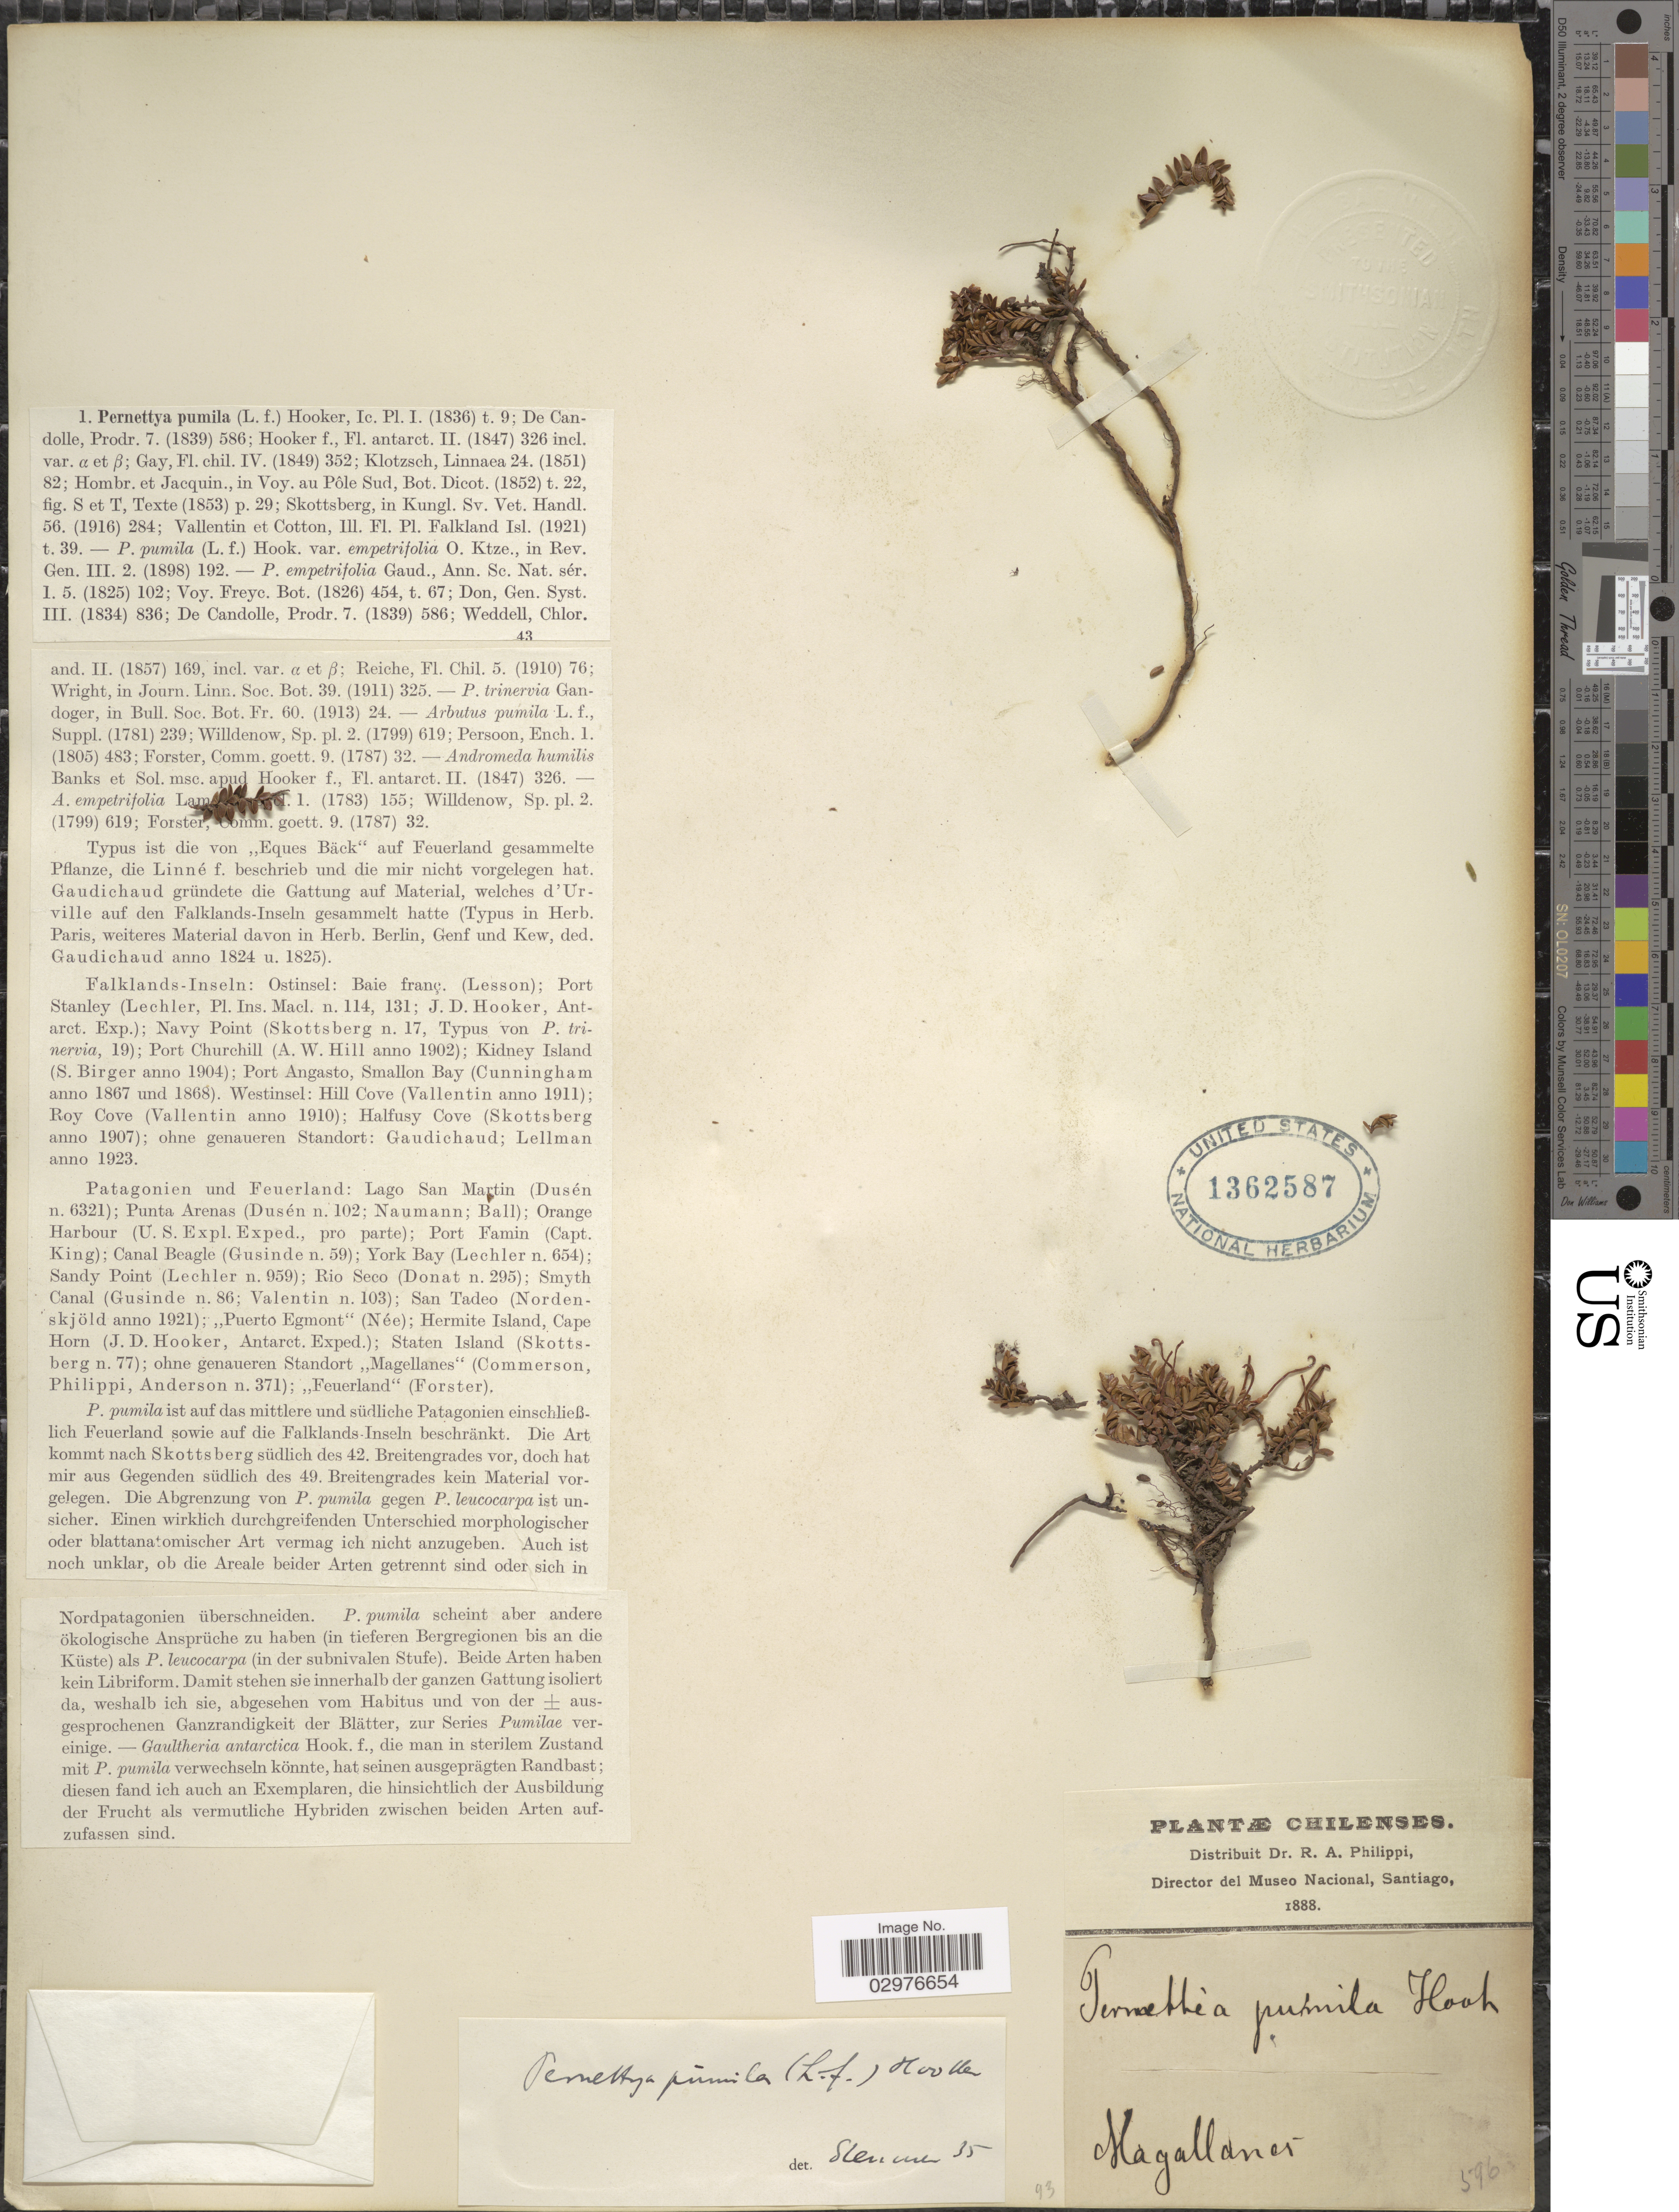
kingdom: Plantae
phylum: Tracheophyta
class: Magnoliopsida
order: Ericales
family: Ericaceae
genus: Gaultheria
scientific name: Gaultheria pumila var. pumila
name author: (L. f.) D.J. Middleton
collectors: R. A. Philippi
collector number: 596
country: Chile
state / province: Magallanes y de la Antártica Chilena (XII)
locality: Magallanes.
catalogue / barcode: US 1362587